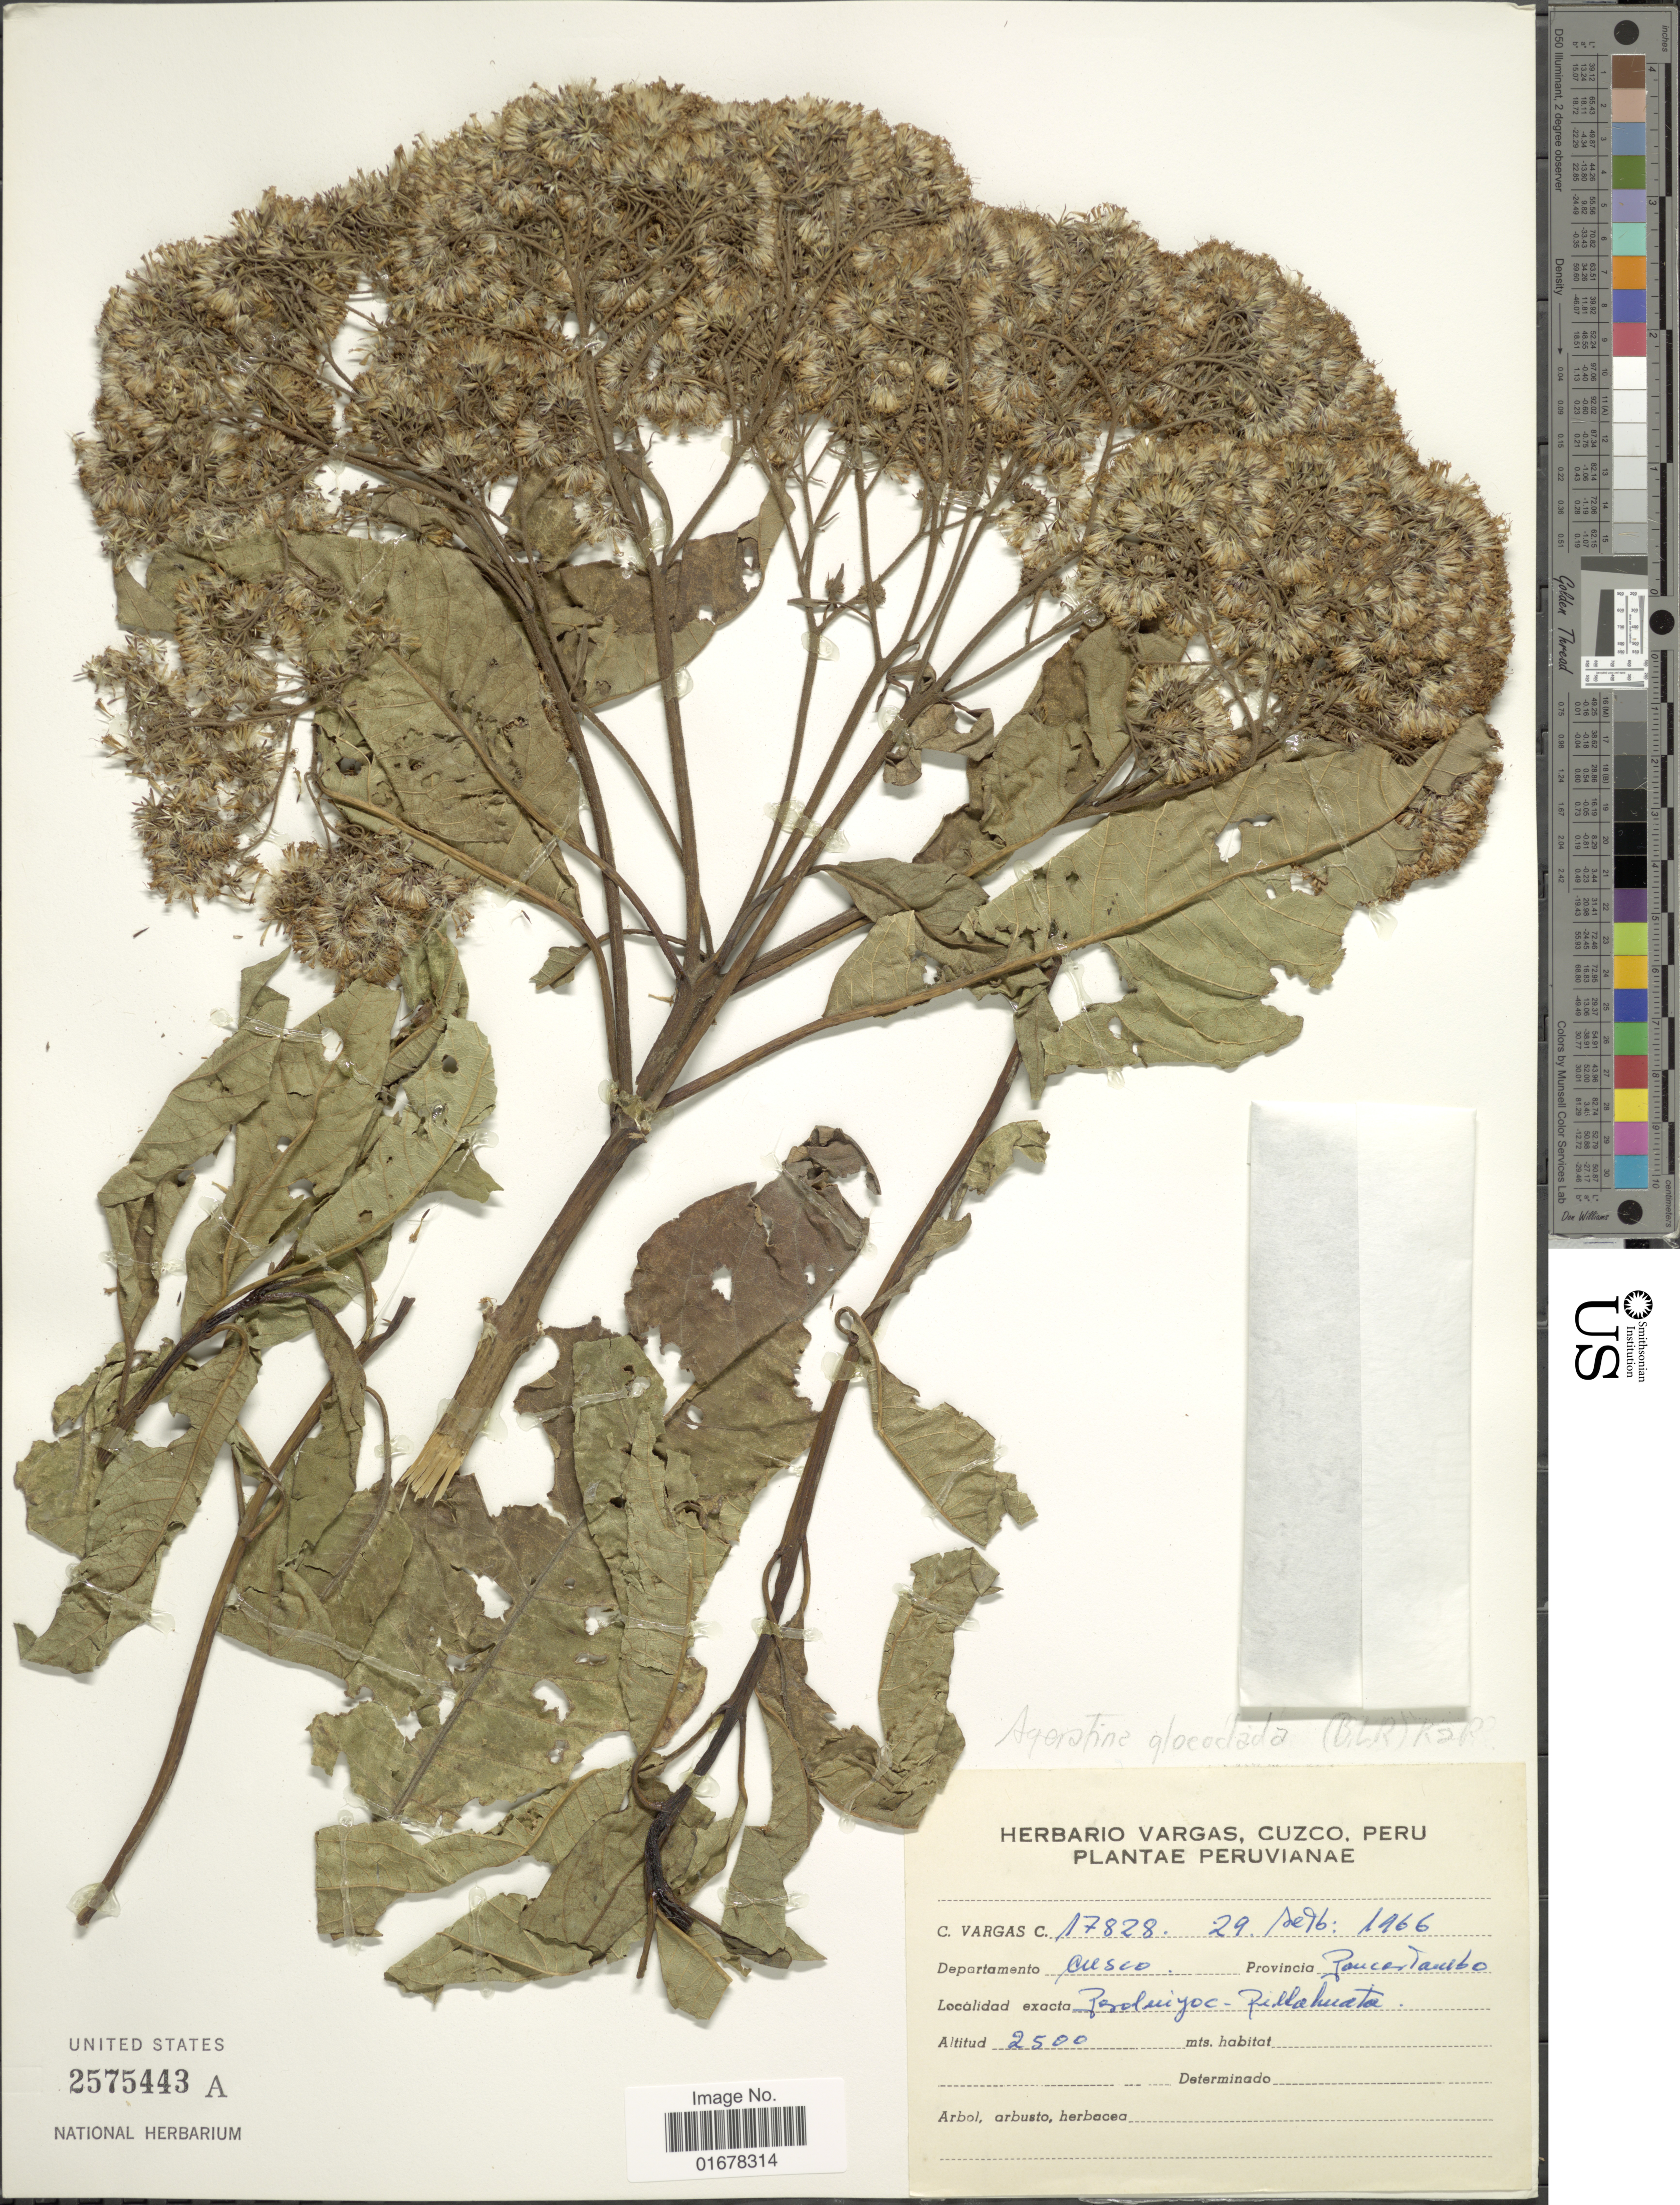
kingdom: Plantae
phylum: Tracheophyta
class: Magnoliopsida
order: Asterales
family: Asteraceae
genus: Ageratina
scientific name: Ageratina gloeoclada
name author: (B.L. Rob.) R.M. King & H. Rob.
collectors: C. Vargas Calderón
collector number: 17828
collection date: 1966-09-29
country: Peru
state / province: Cusco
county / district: Paucartambo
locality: Perolniyoc - Pillahuata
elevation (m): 2500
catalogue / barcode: US 2575443A